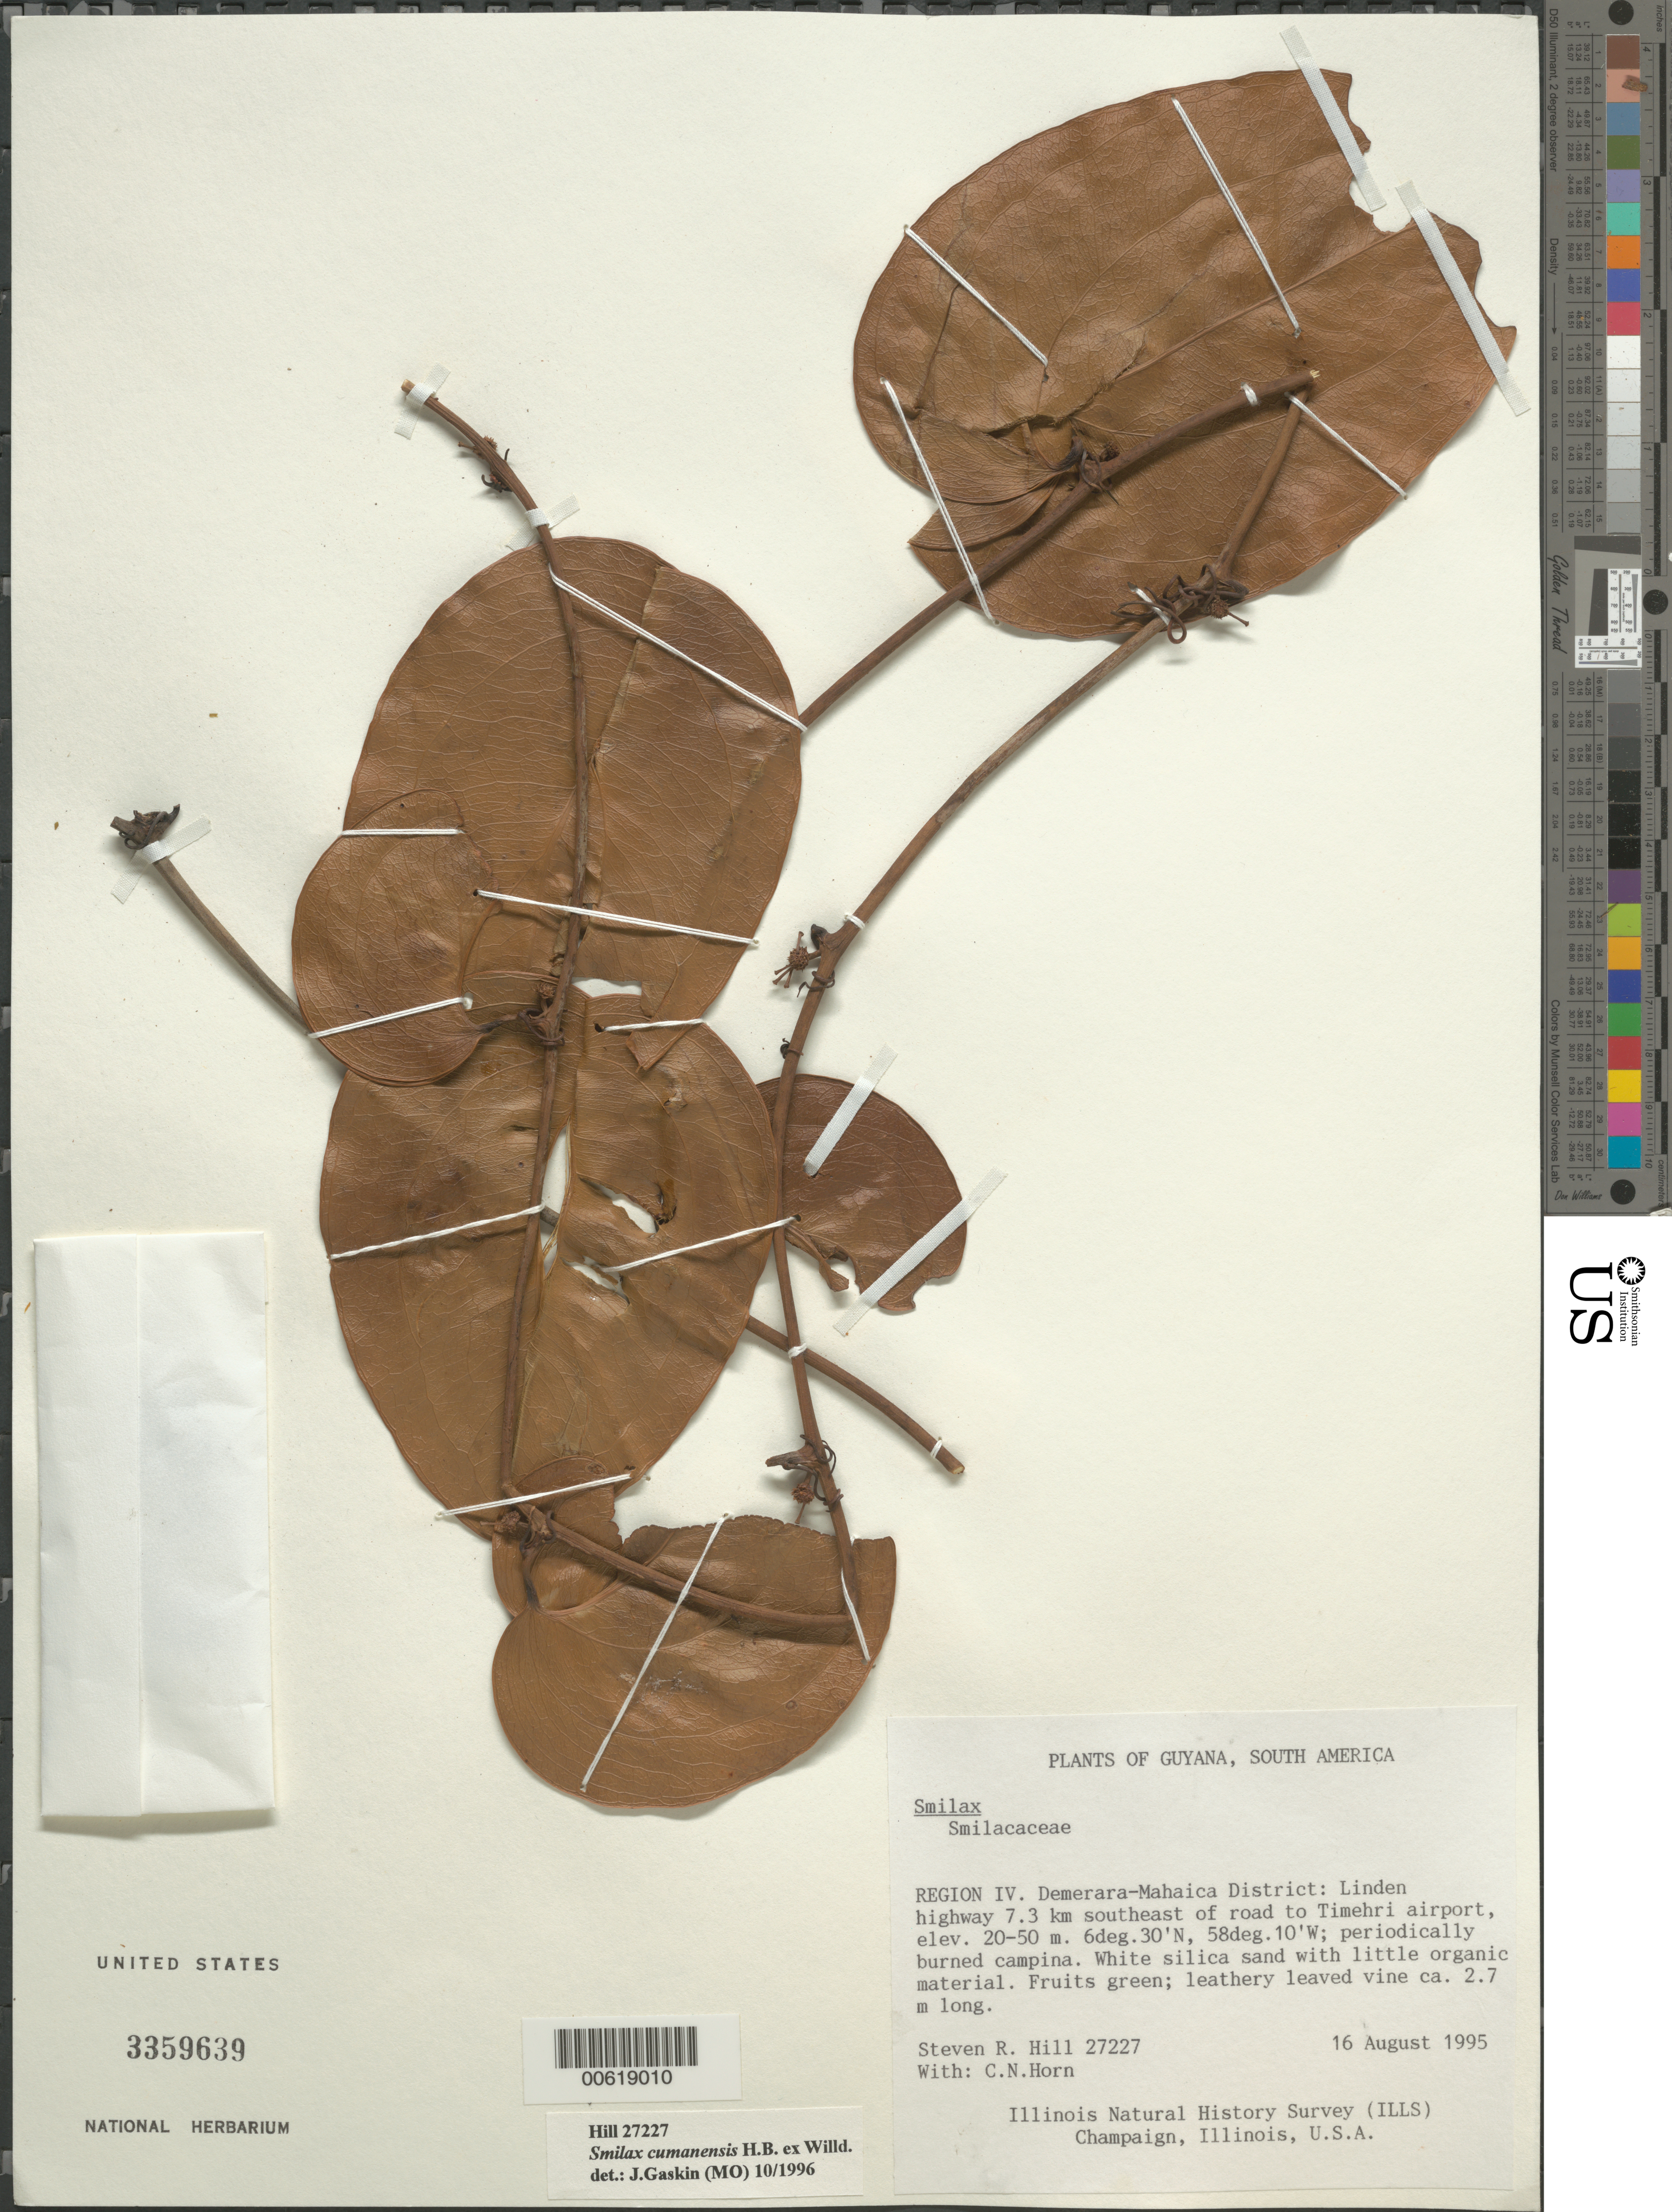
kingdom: Plantae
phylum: Tracheophyta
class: Liliopsida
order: Liliales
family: Smilacaceae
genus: Smilax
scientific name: Smilax cumanensis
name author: Humb. & Bonpl. ex Willd.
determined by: Gaskin, J. F.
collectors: S. R. Hill, C. N. Horn & H. Vermeer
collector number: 27227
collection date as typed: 16-Aug-95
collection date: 1995-08-16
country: Guyana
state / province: Demerara-Mahaica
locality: Linden Hwy., 7.3 km SE of Timehri Airport road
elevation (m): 20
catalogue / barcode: US 3359639